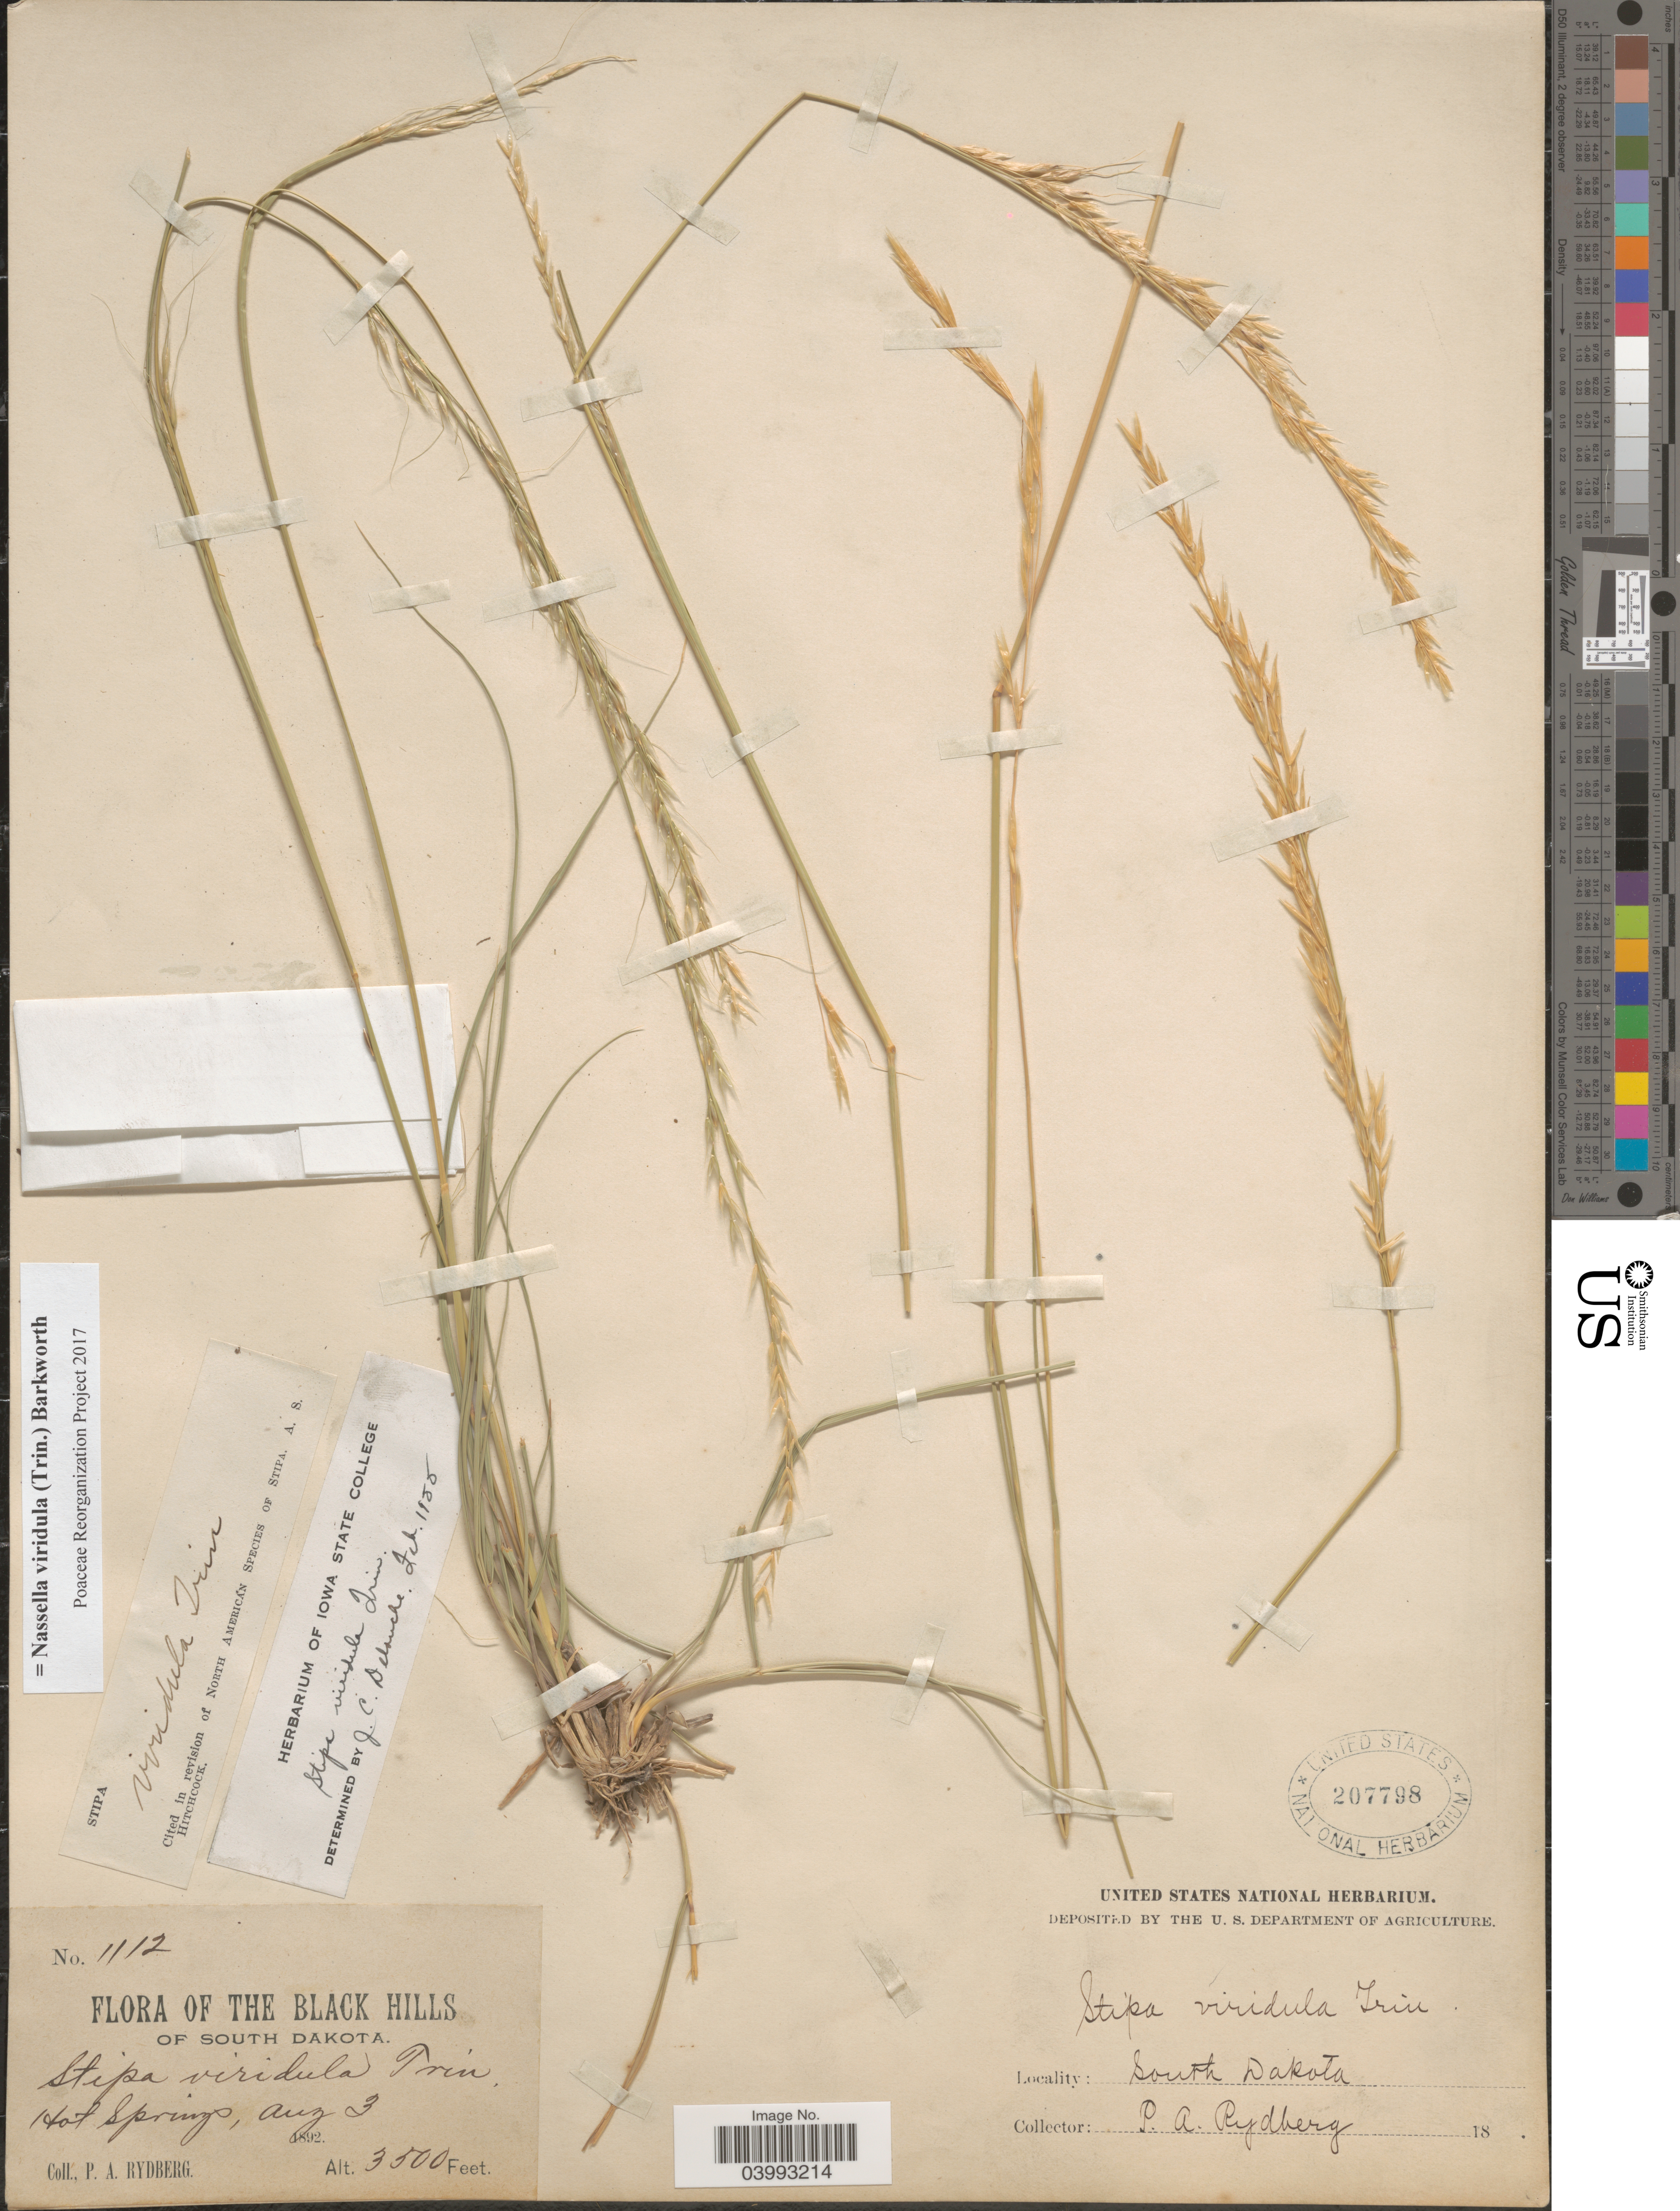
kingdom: Plantae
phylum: Tracheophyta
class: Liliopsida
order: Poales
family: Poaceae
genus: Nassella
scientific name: Nassella viridula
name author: (Trin.) Barkworth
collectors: P. A. Rydberg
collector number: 1112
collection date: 1892-08-03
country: United States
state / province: South Dakota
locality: Black Hills of South Dakota. Hot Springs.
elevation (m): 1067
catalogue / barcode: US 207798